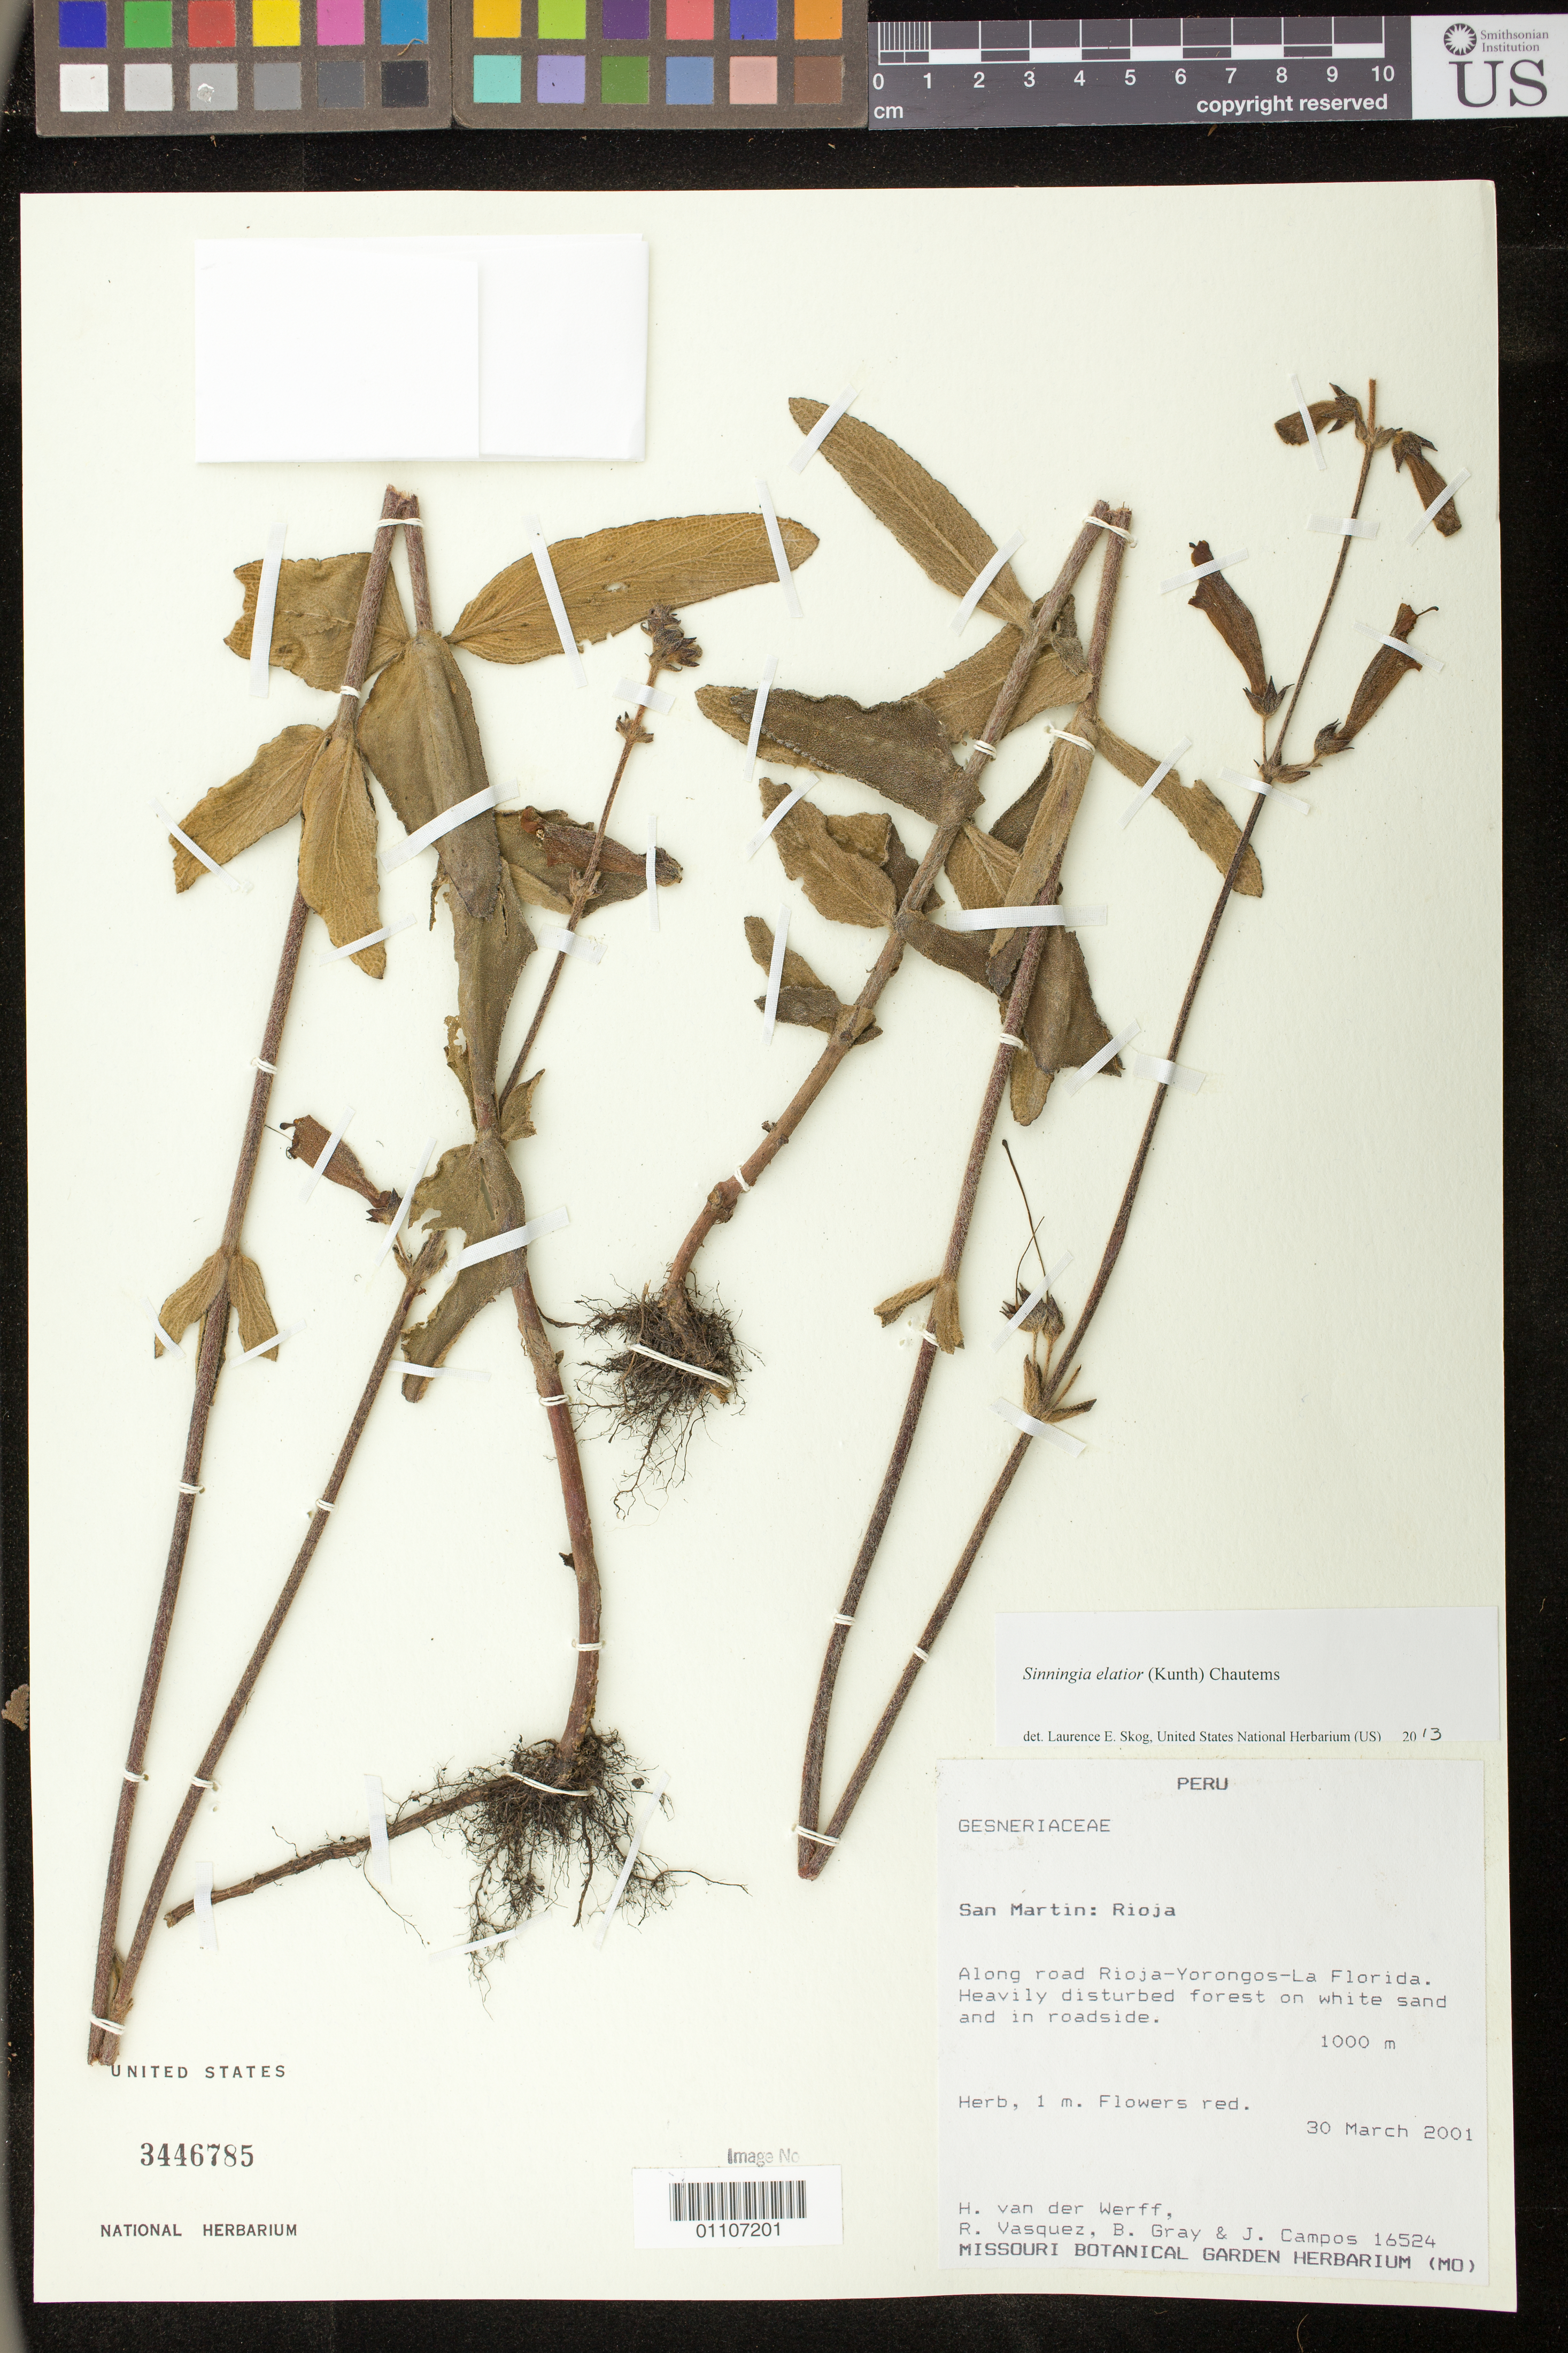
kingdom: Plantae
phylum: Tracheophyta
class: Magnoliopsida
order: Lamiales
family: Gesneriaceae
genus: Sinningia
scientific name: Sinningia elatior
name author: (Kunth) Chautems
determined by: Skog, Laurence E.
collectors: H. van der Werff, R. Vásquez, B. Gray & J. Campos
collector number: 16524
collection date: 2001-03-30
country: Peru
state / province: San Martín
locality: Rioja, along road Rioja-Yorongos-La Florida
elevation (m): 1000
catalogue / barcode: US 3446785